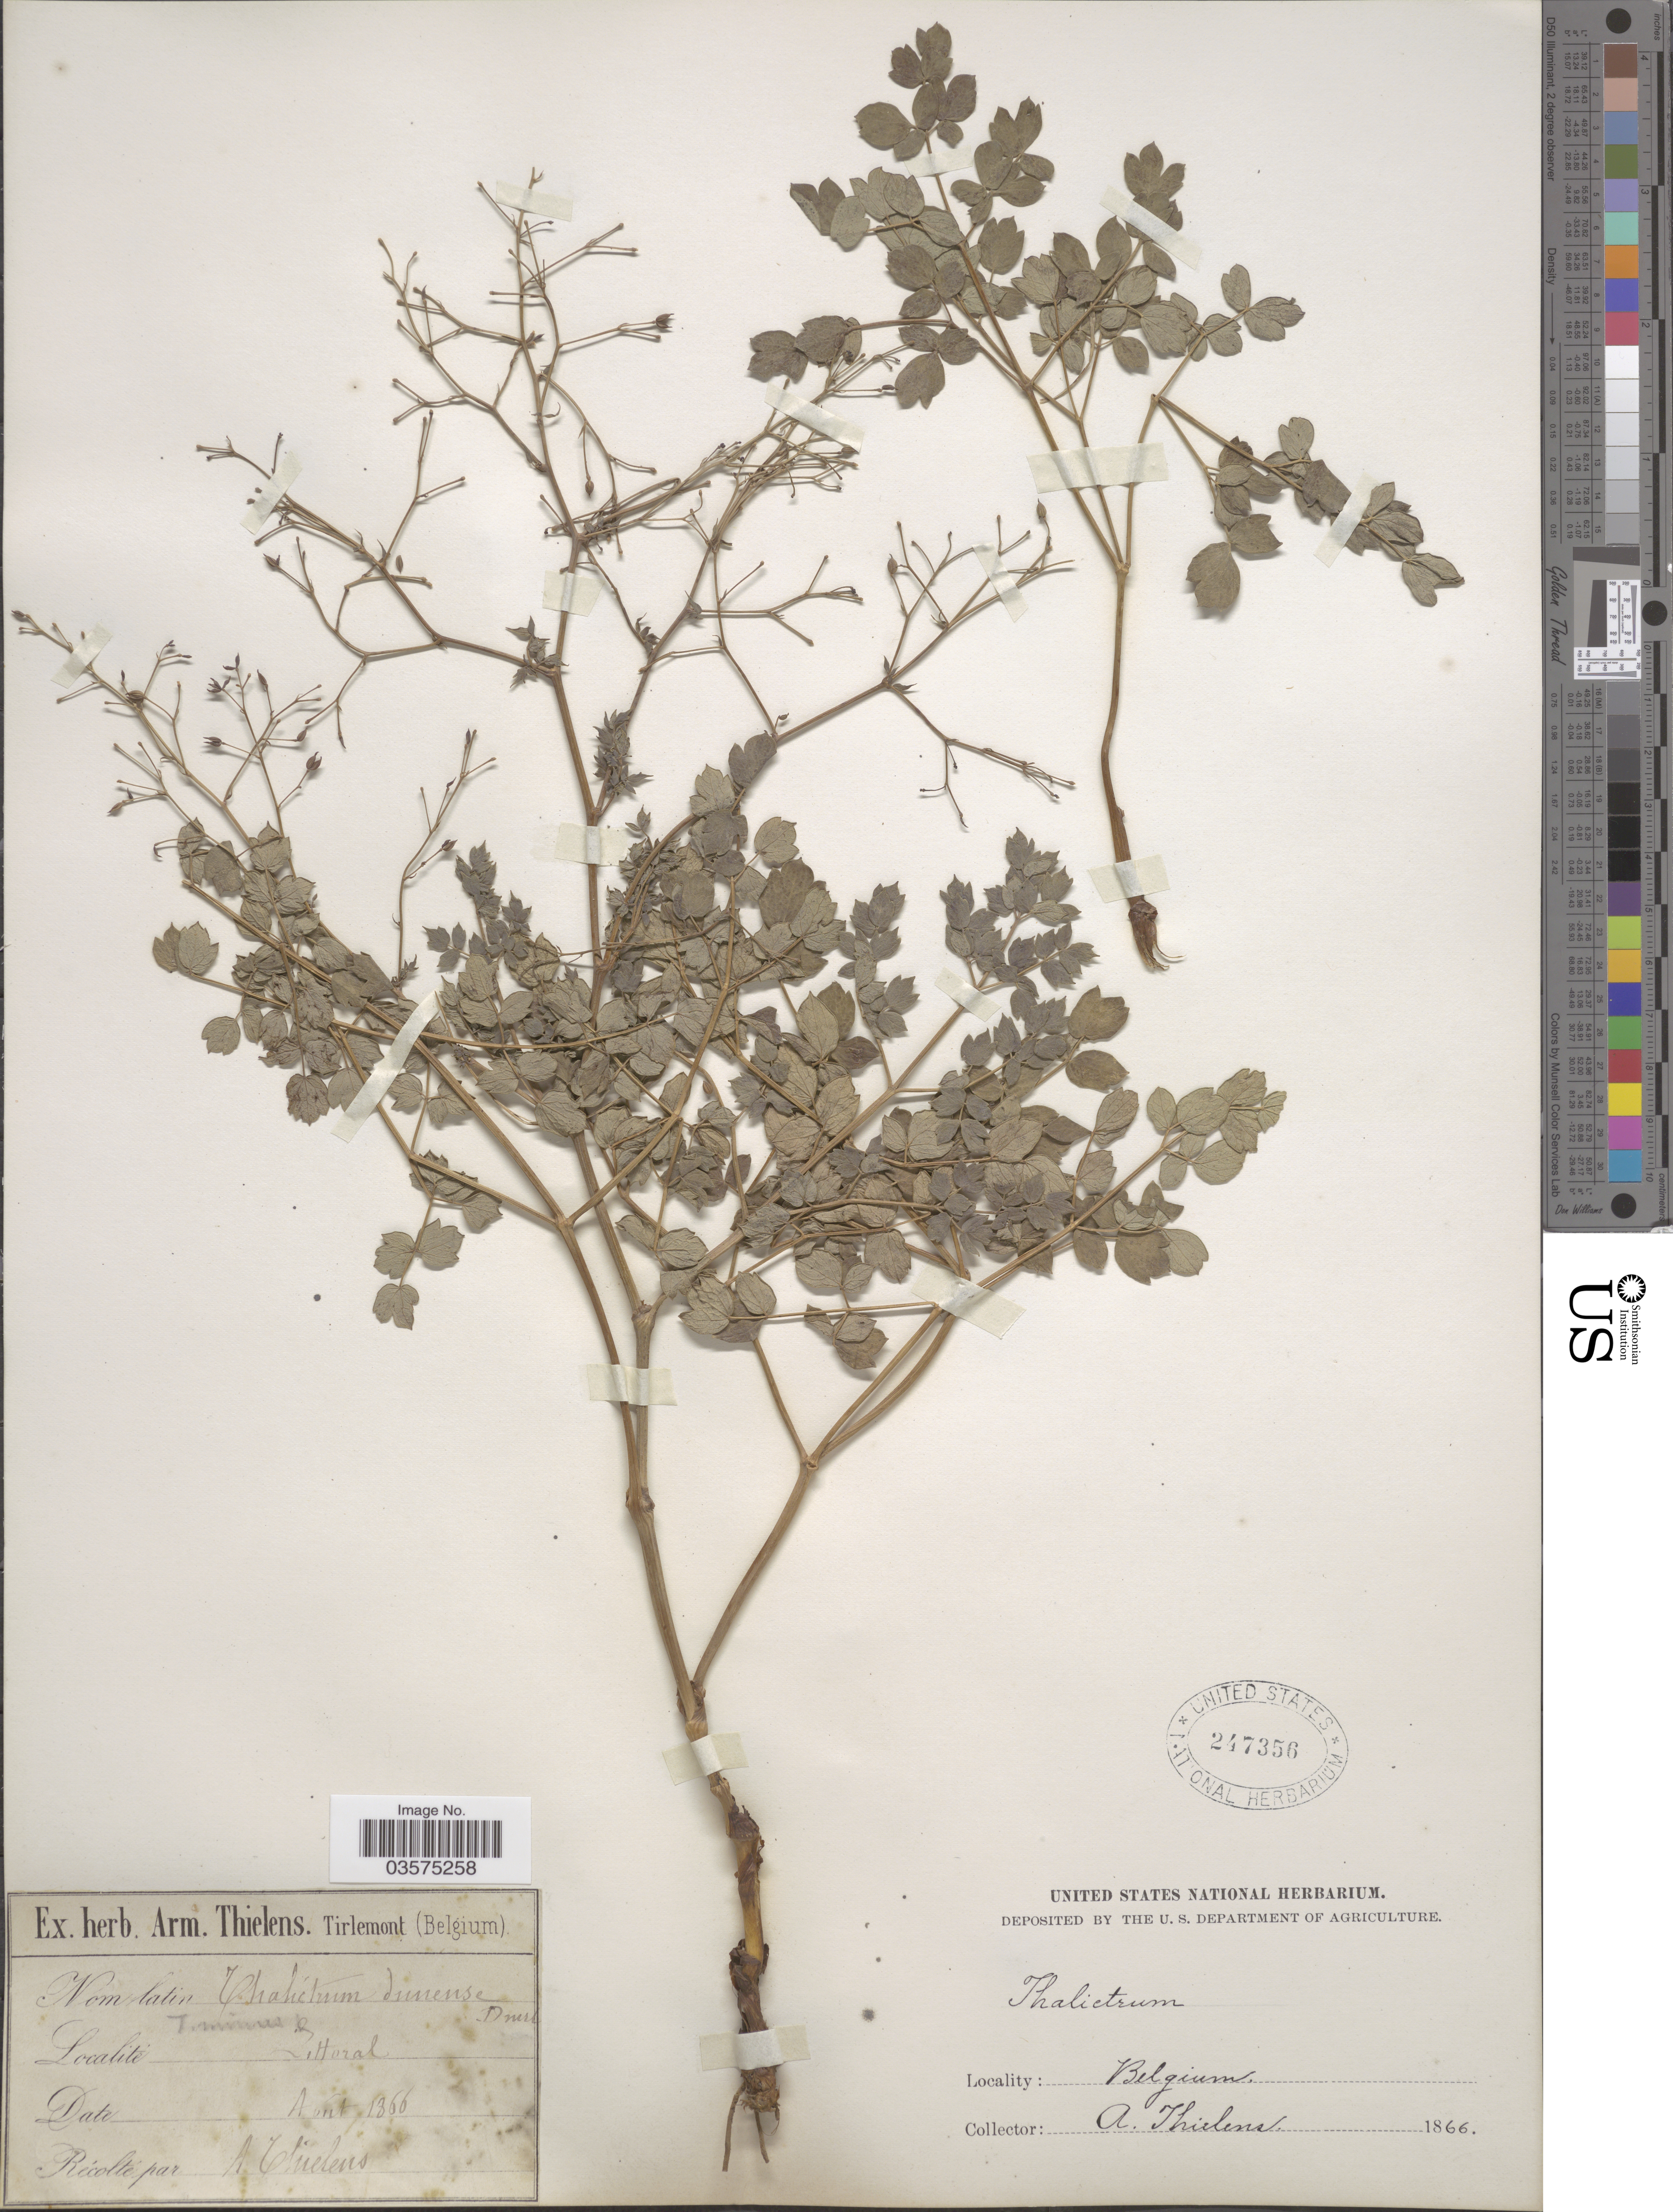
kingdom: Plantae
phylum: Tracheophyta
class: Magnoliopsida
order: Ranunculales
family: Ranunculaceae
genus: Thalictrum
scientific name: Thalictrum minus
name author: L.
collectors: A. Thielens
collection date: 1866-08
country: Belgium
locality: Littoral.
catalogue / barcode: US 247356